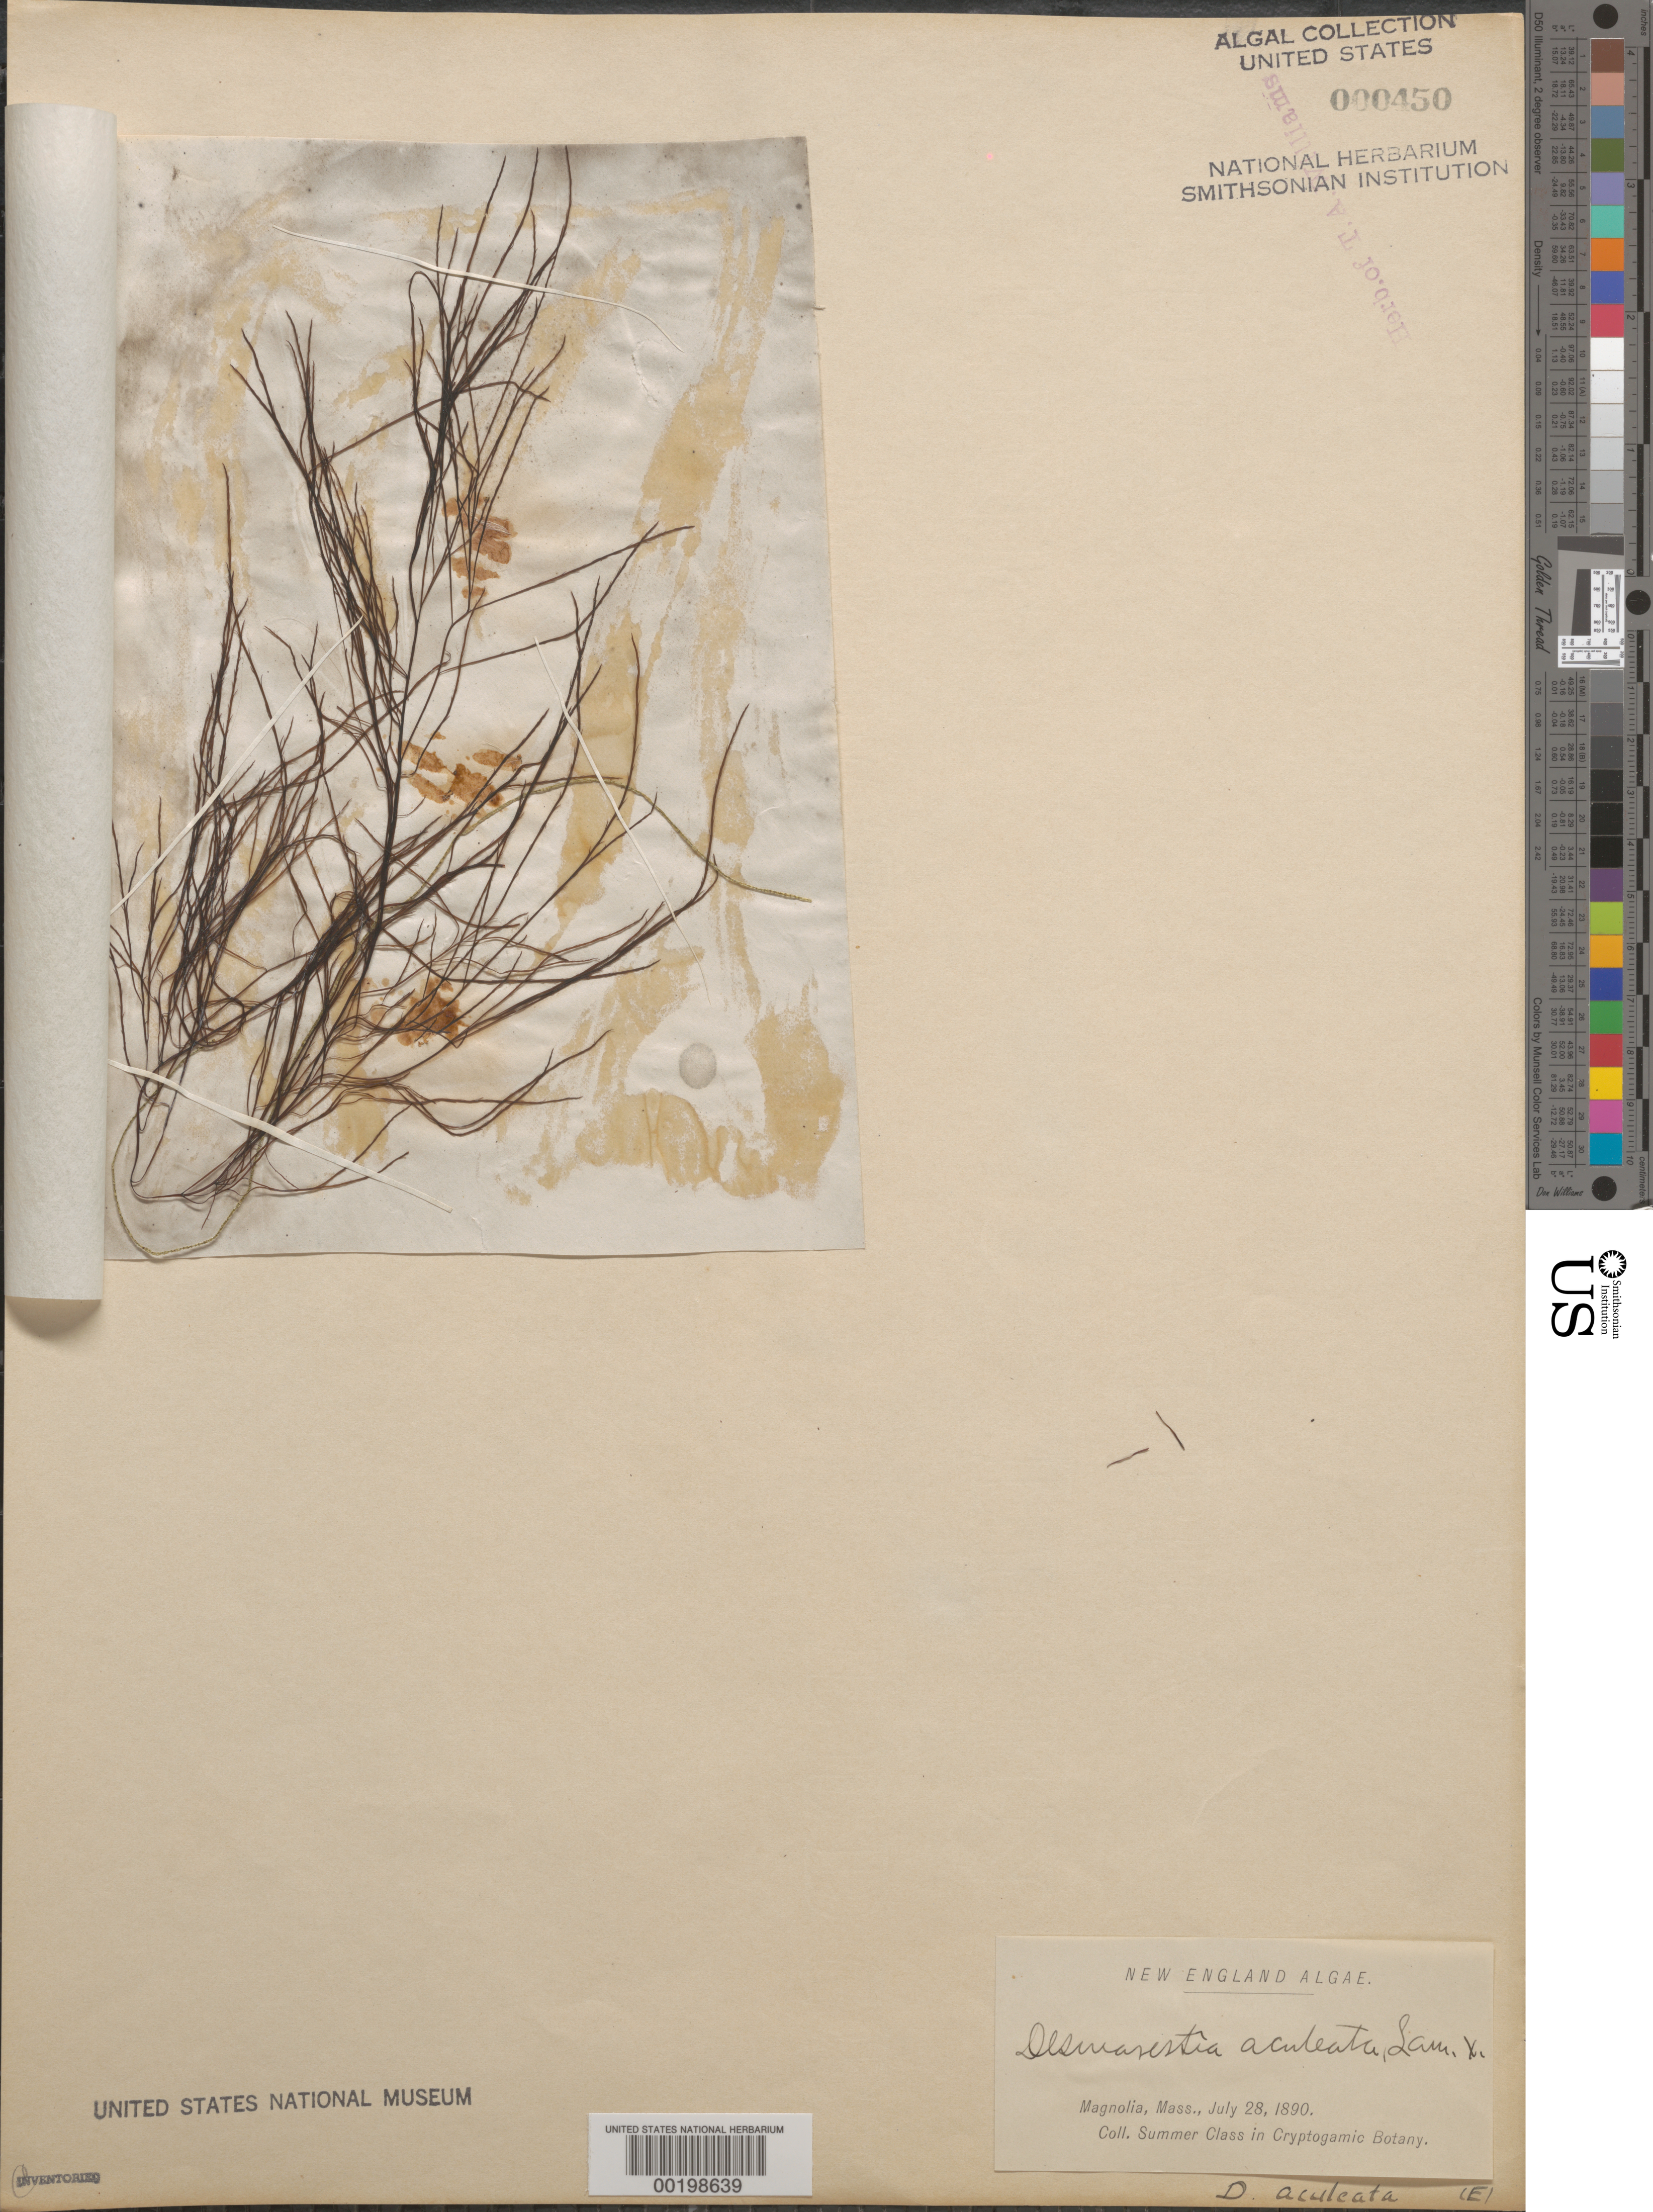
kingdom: Chromista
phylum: Ochrophyta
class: Phaeophyceae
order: Desmarestiales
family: Desmarestiaceae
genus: Desmarestia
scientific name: Desmarestia aculeata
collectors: Cryptogamic Botany Class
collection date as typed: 28 Jul 1890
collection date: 1890-07-28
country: United States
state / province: Massachusetts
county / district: Essex County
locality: Magnolia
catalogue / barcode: US 450